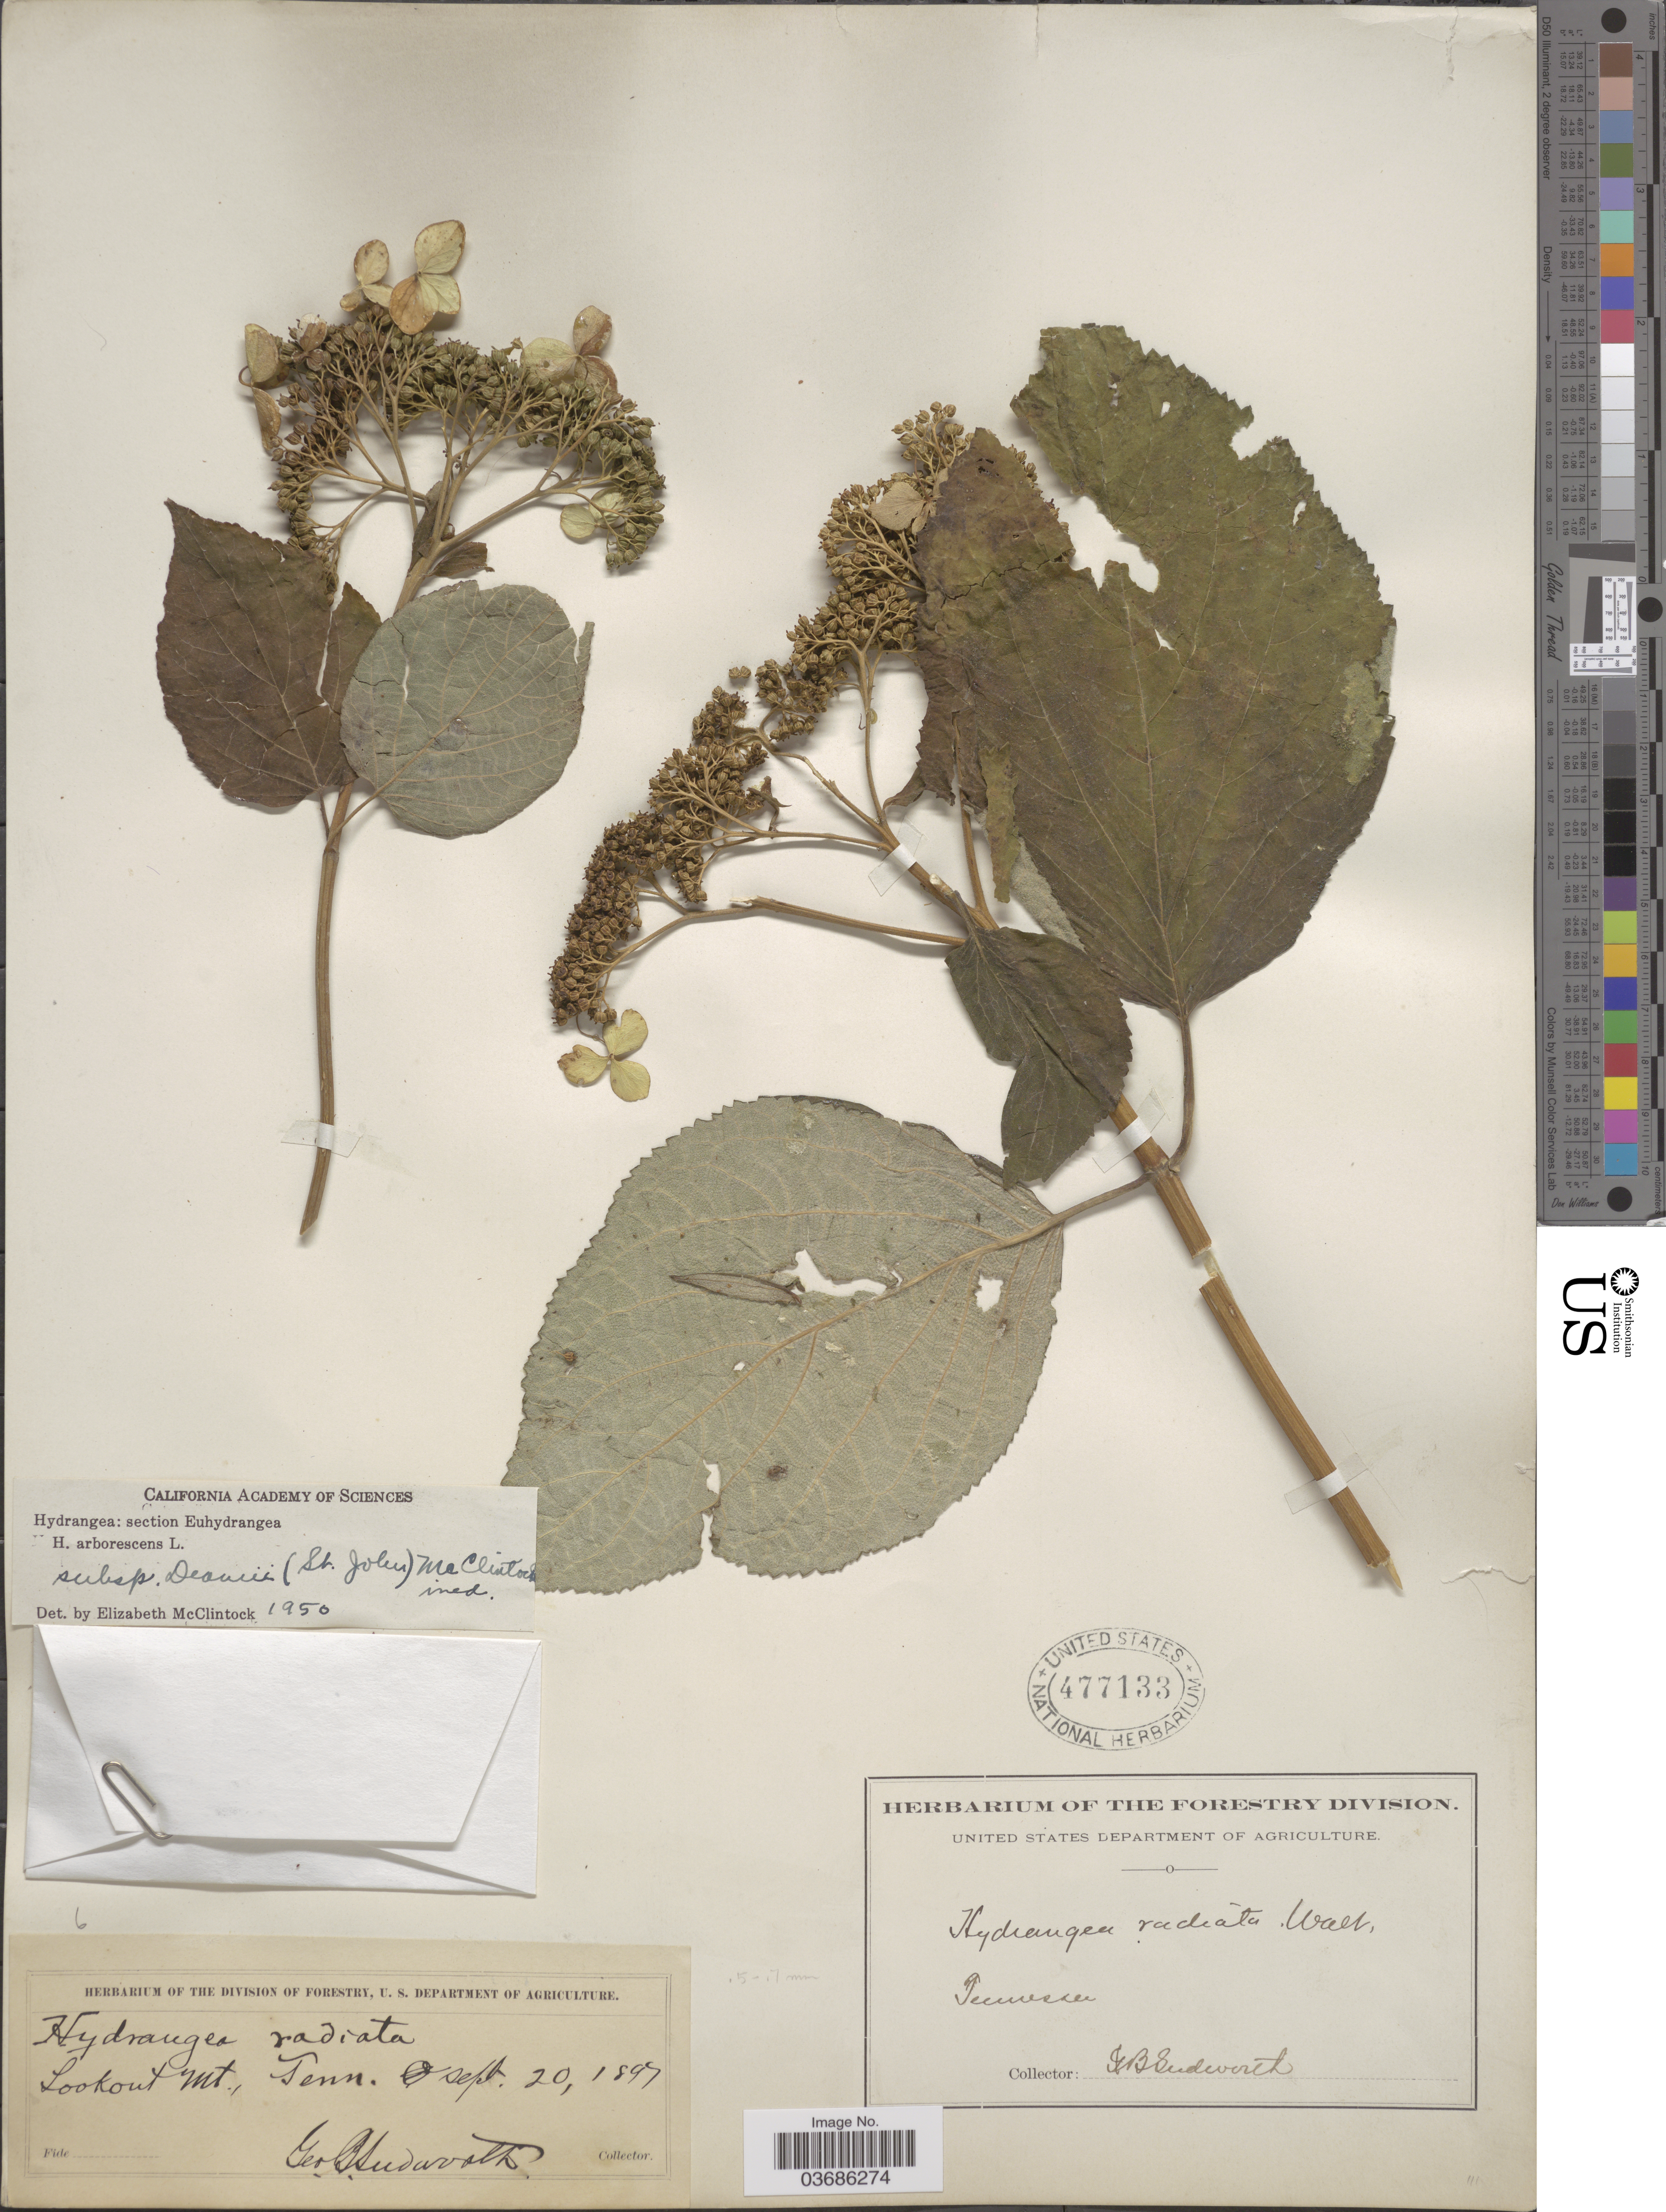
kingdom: Plantae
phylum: Tracheophyta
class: Magnoliopsida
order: Cornales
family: Hydrangeaceae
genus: Hydrangea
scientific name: Hydrangea arborescens var. deamii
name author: H. St. John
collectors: G. B. Sudworth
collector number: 6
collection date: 1897-09-20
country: United States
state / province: Tennessee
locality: Lookout Mt.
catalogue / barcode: US 477133